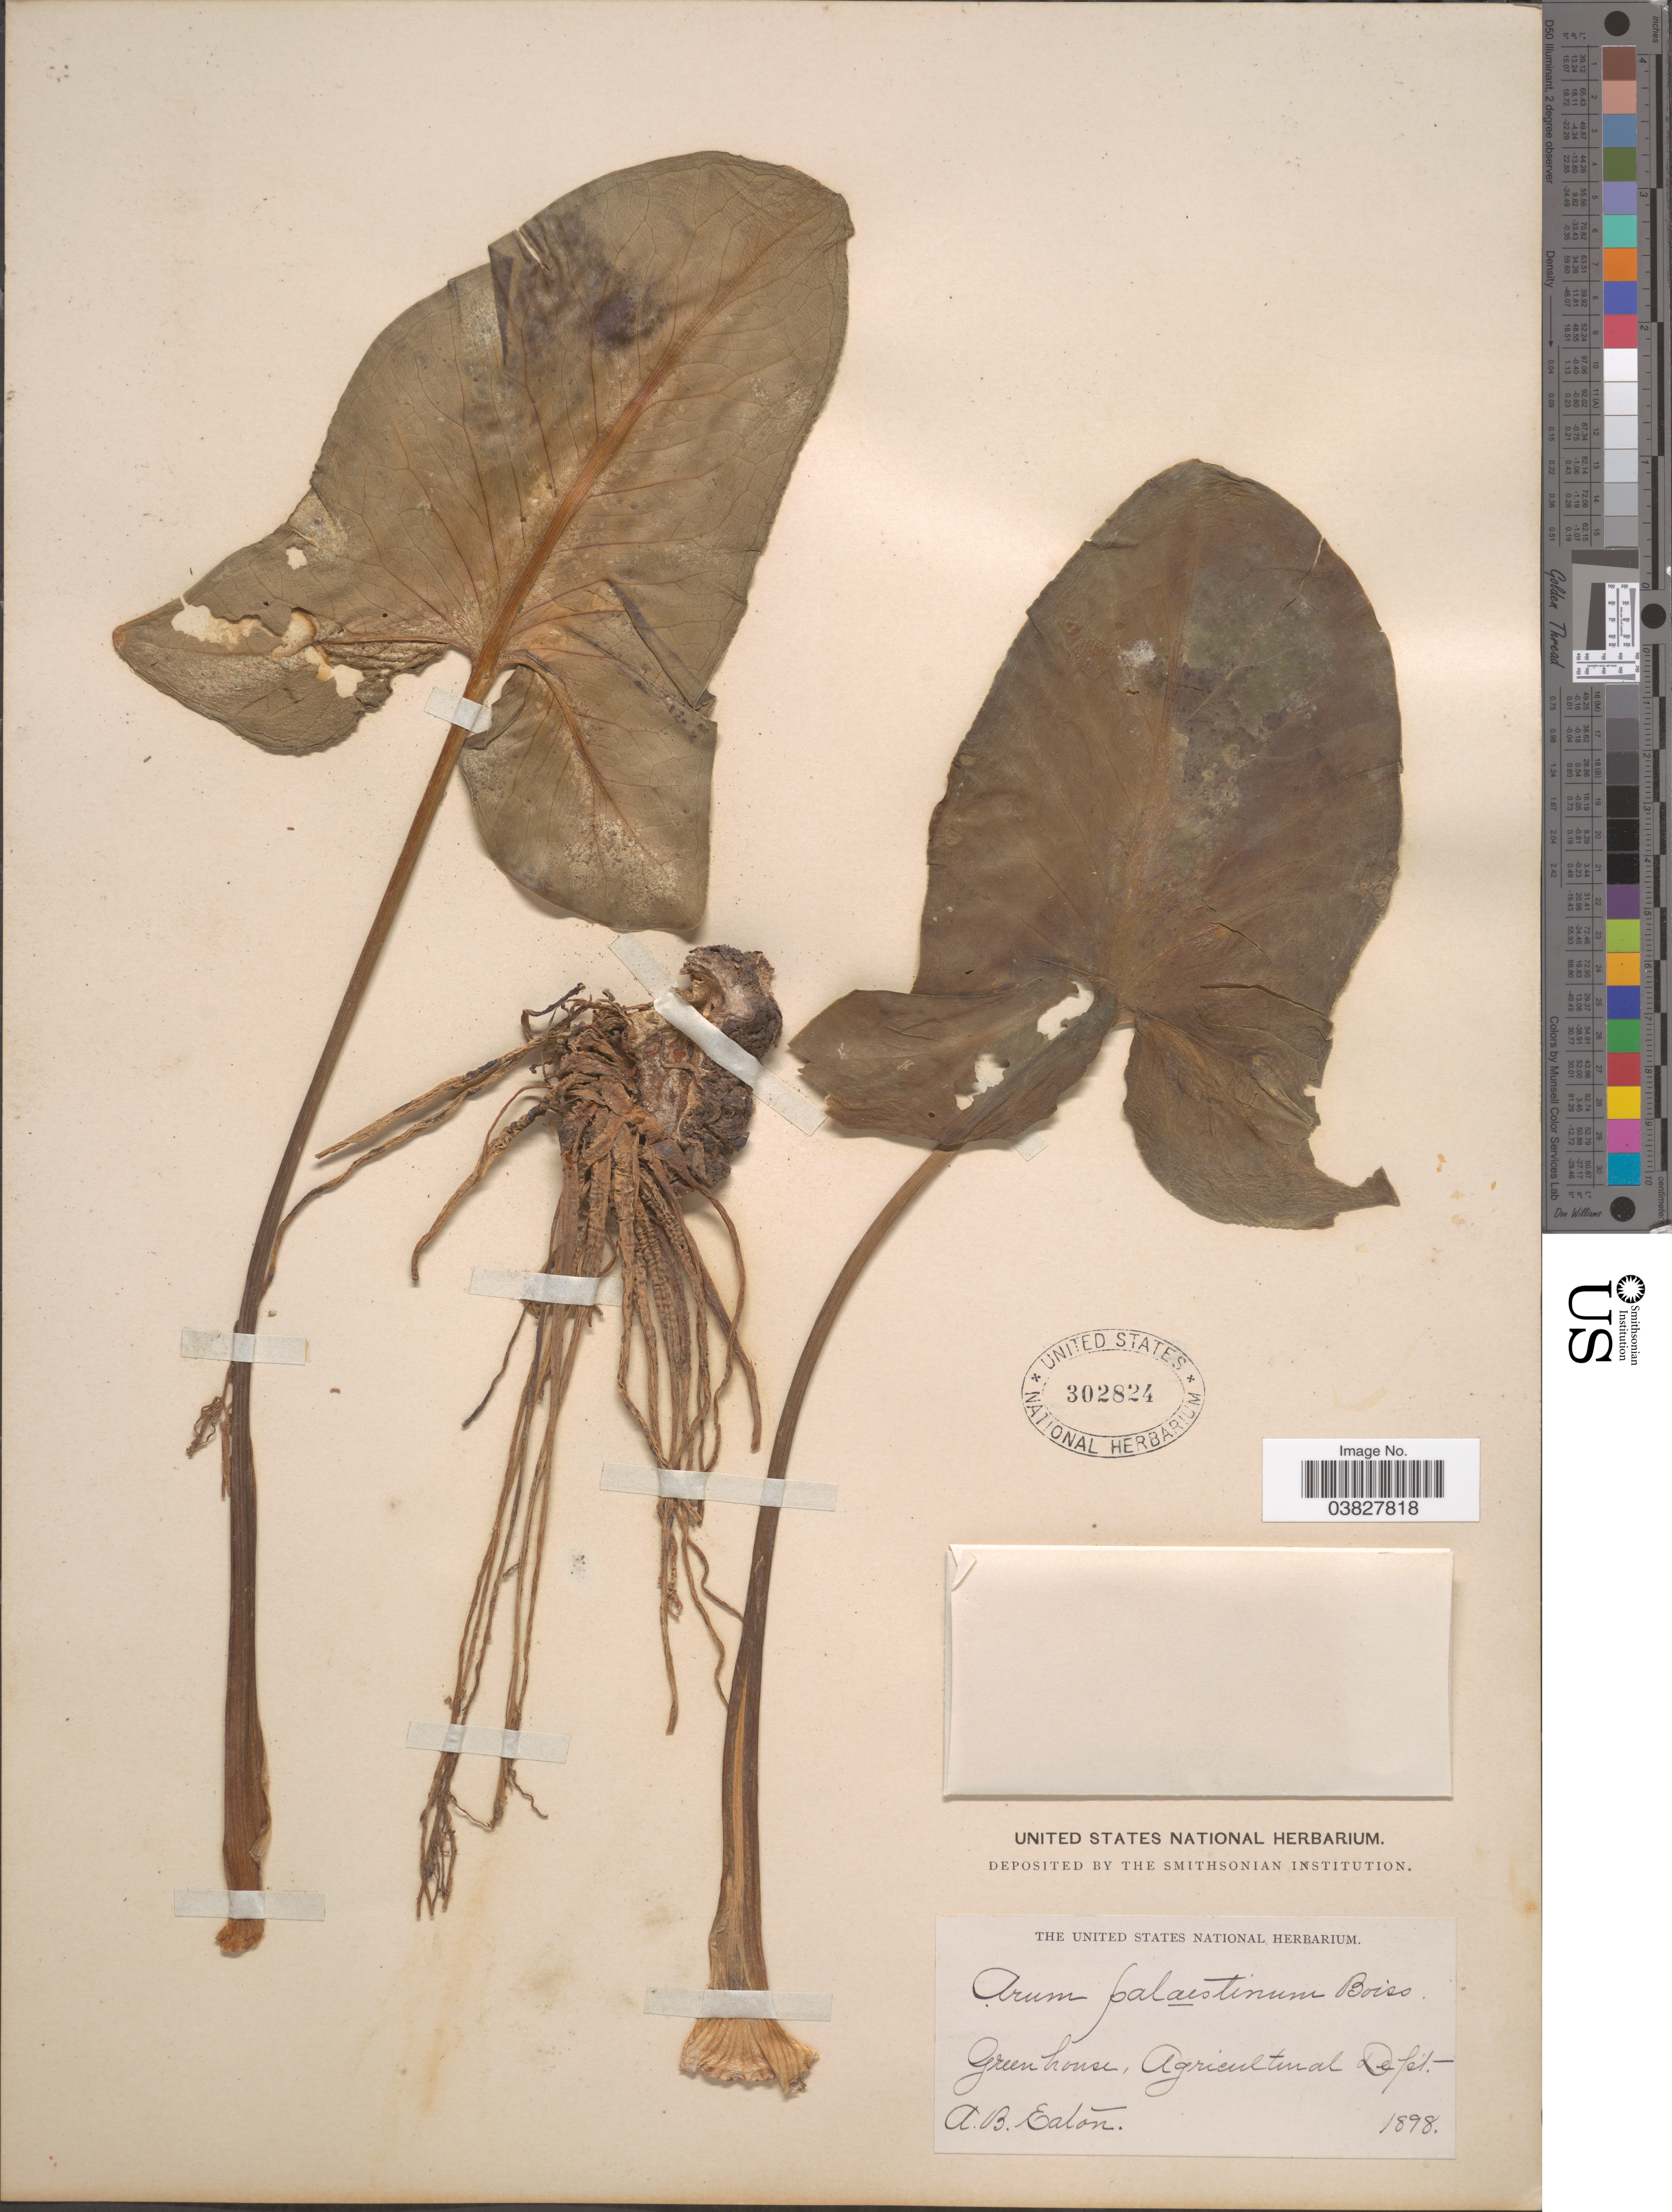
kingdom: Plantae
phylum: Tracheophyta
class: Liliopsida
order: Alismatales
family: Araceae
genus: Arum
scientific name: Arum palaestinum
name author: Boiss.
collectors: A. Eaton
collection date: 1898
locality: Greenhouse, Agricultural Dept.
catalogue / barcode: US 302824